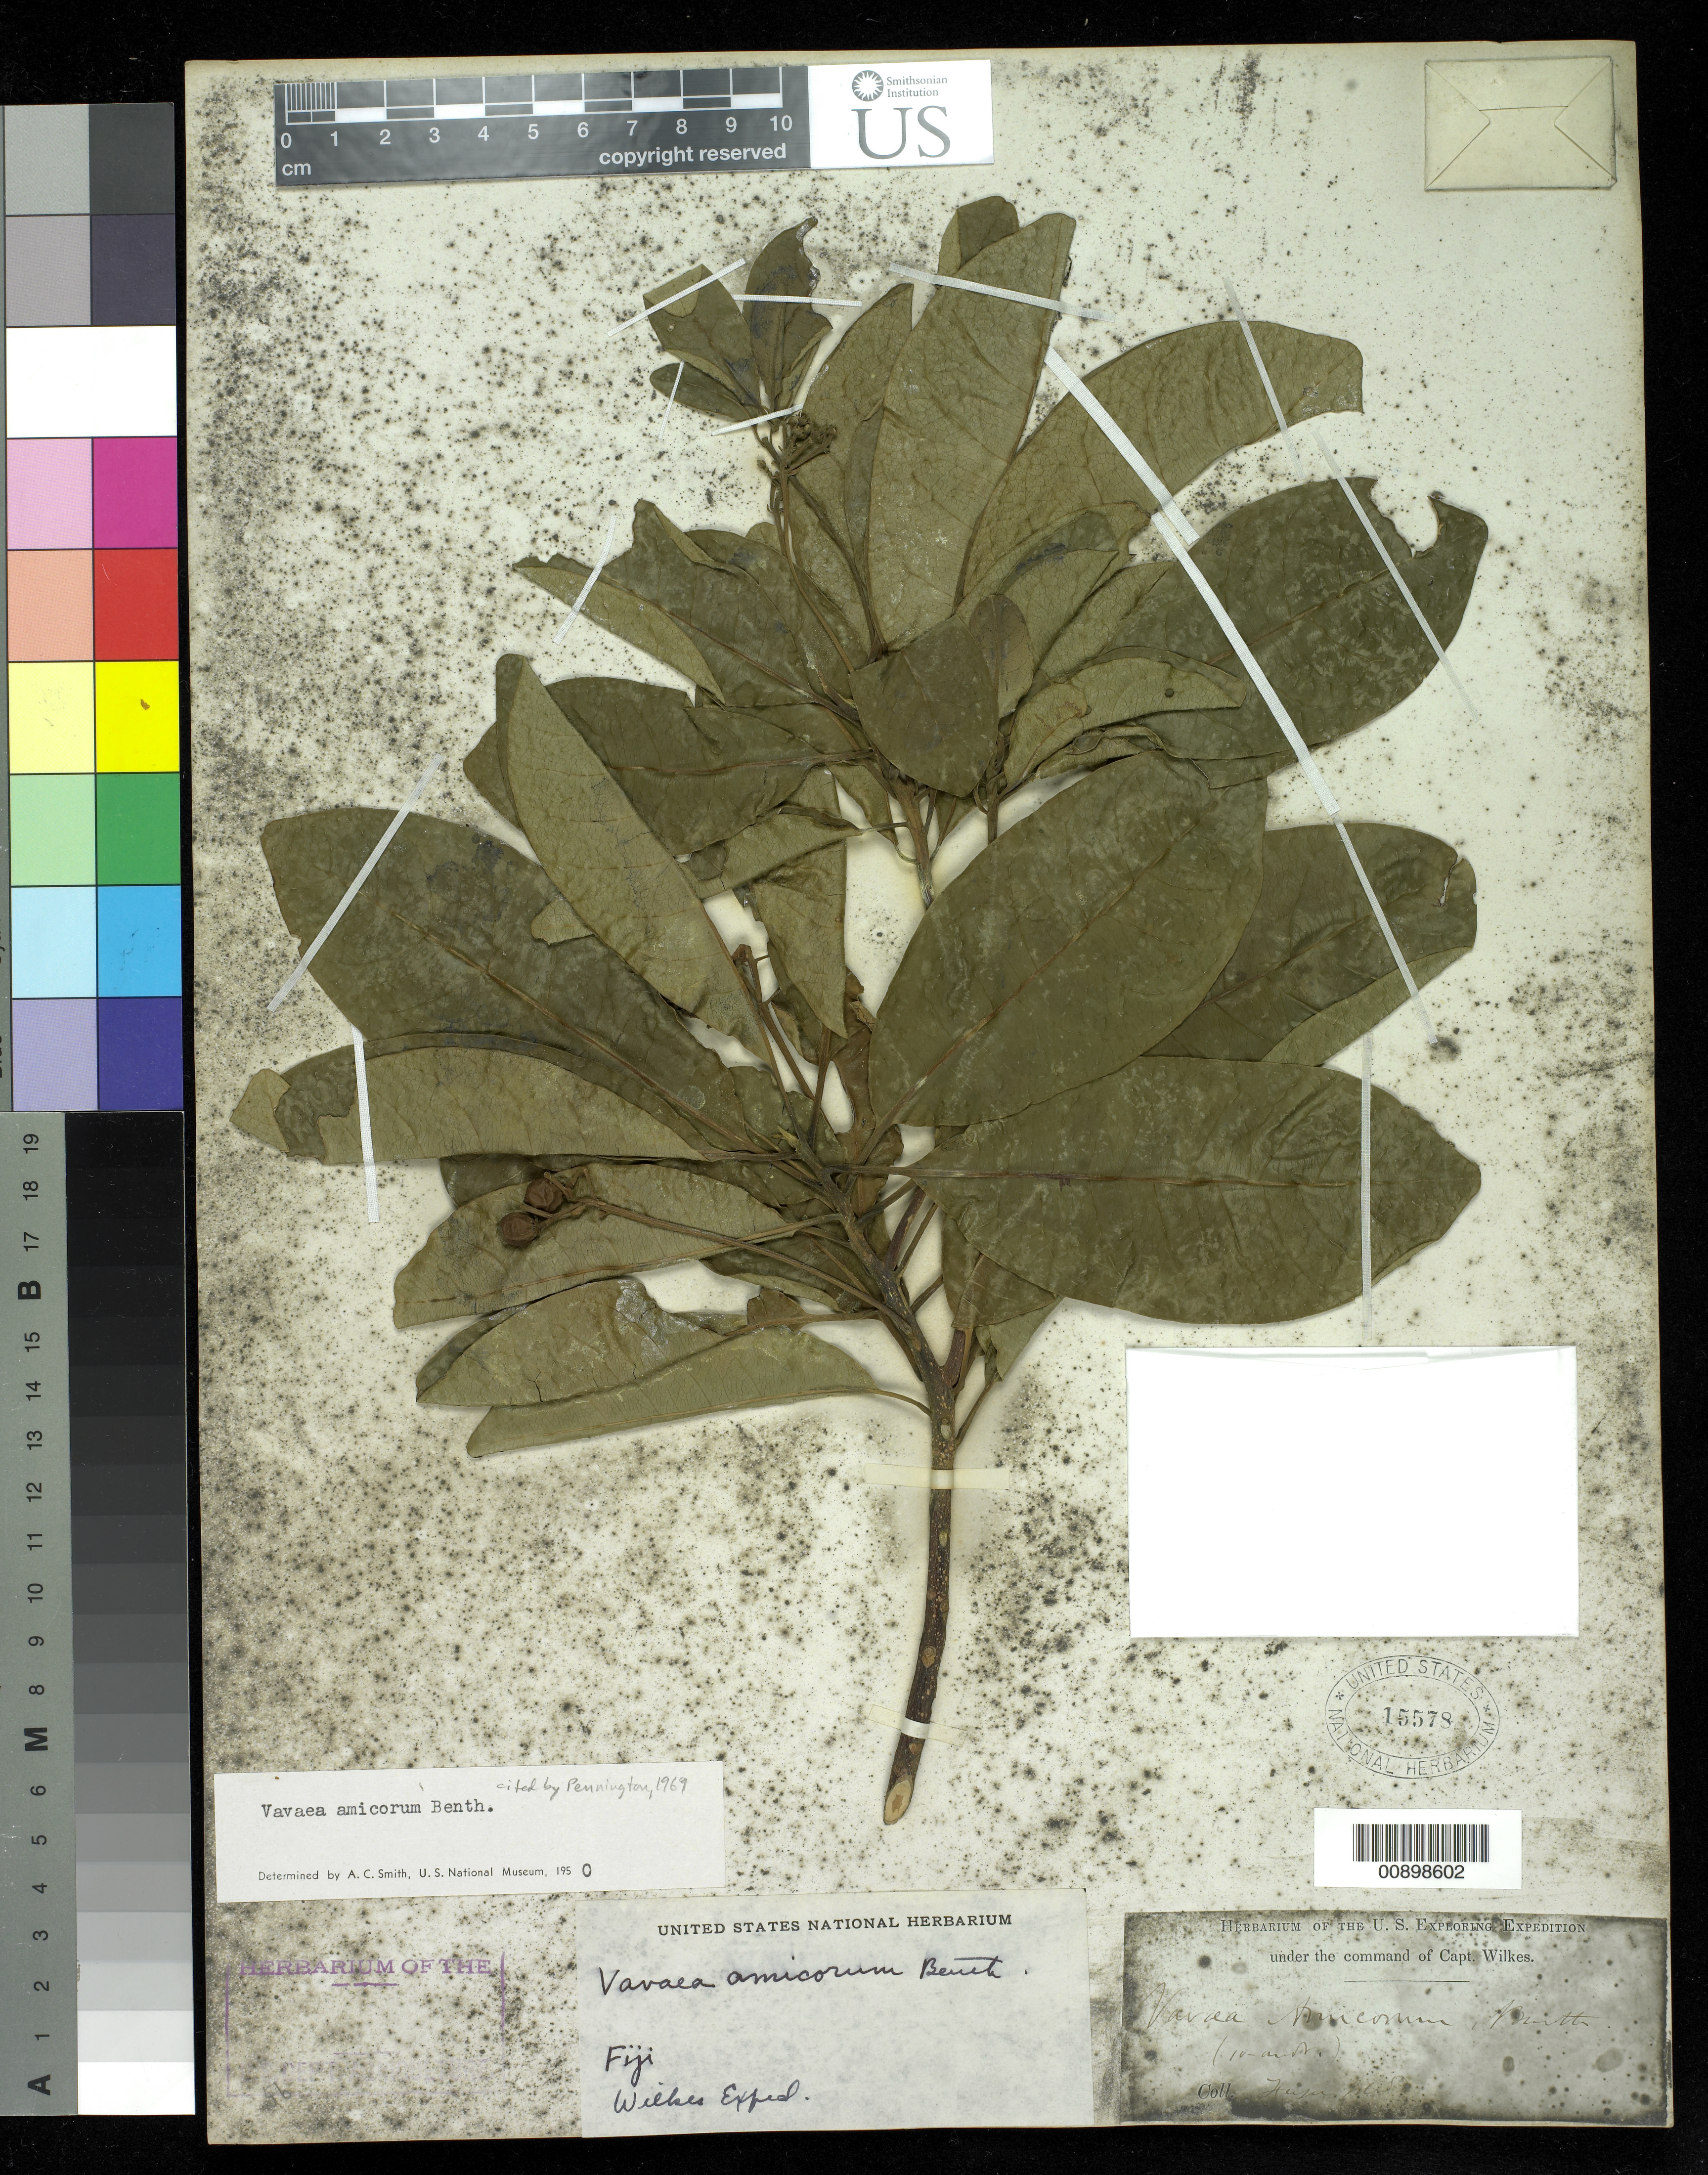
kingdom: Plantae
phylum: Tracheophyta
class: Magnoliopsida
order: Sapindales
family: Meliaceae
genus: Vavaea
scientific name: Vavaea amicorum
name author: Benth.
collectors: Wilkes Explor. Exped.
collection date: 1838/1842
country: Fiji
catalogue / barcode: US 15578